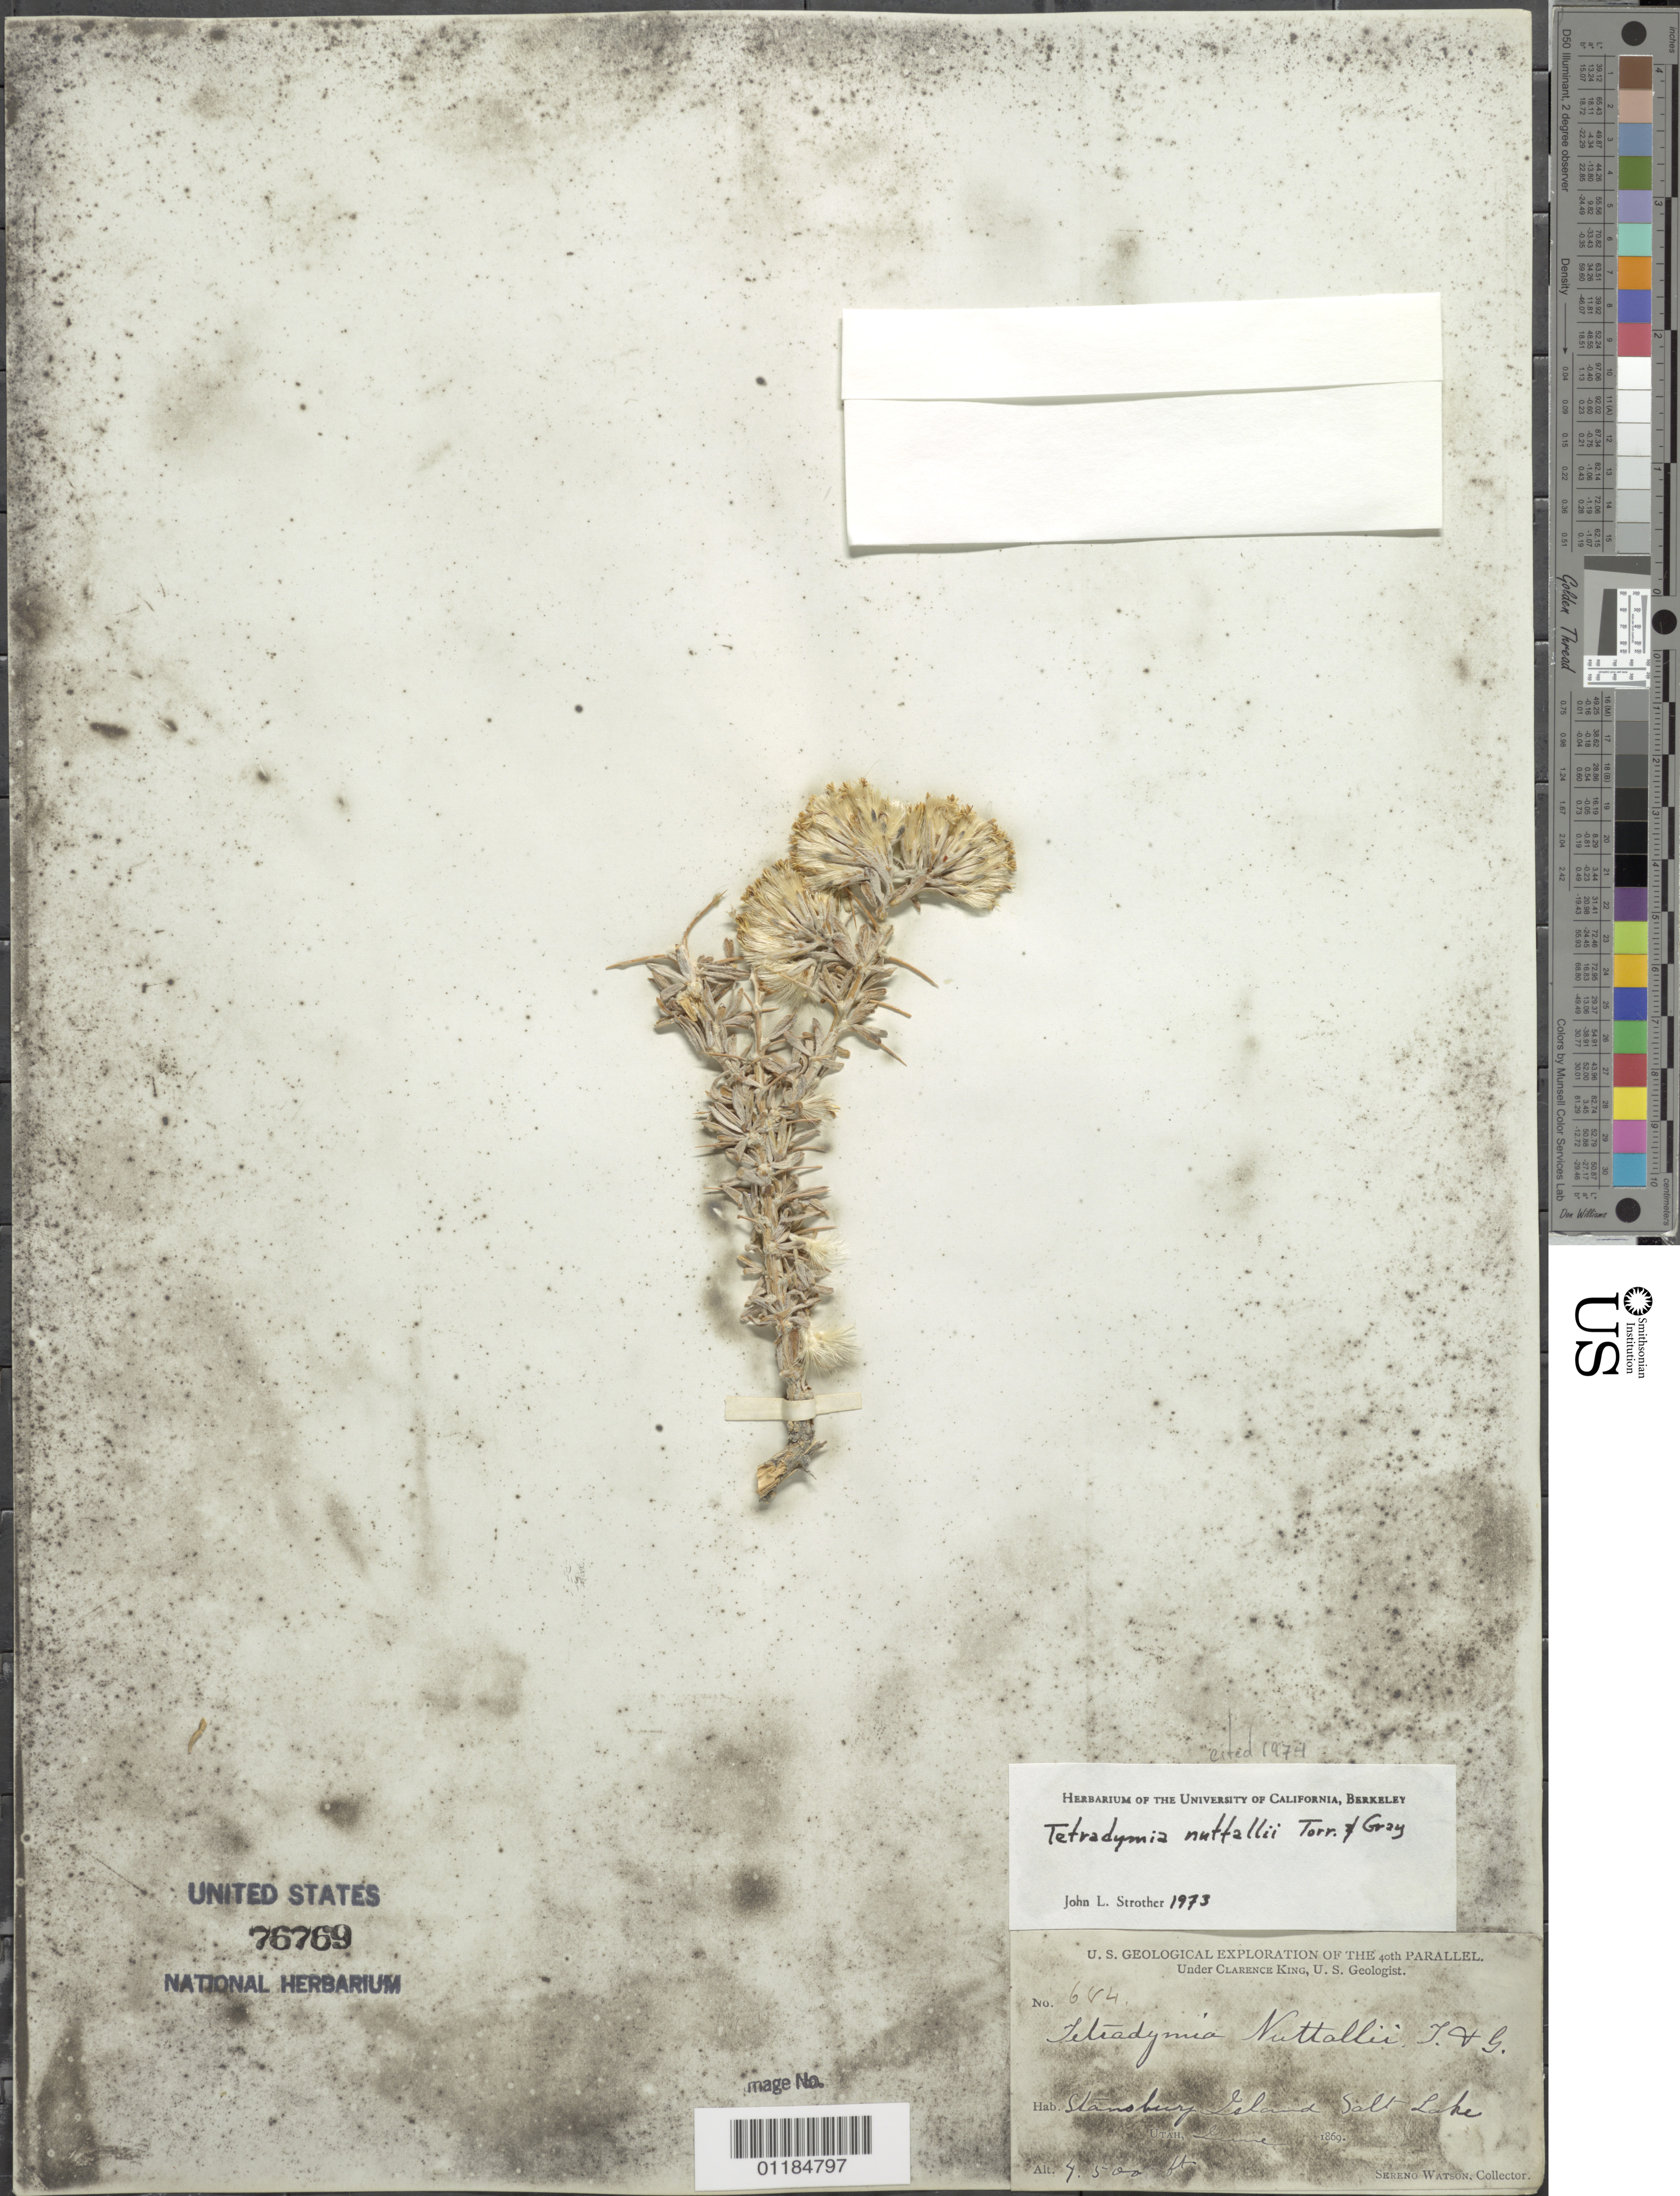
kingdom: Plantae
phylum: Tracheophyta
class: Magnoliopsida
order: Asterales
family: Asteraceae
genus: Tetradymia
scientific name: Tetradymia nuttallii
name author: Torr. & A. Gray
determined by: Strother, J. L., (UC), University of California Berkeley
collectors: S. Watson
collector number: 684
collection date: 1869-06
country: United States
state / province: Utah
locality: Stansbury Island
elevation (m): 1372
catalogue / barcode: US 76769